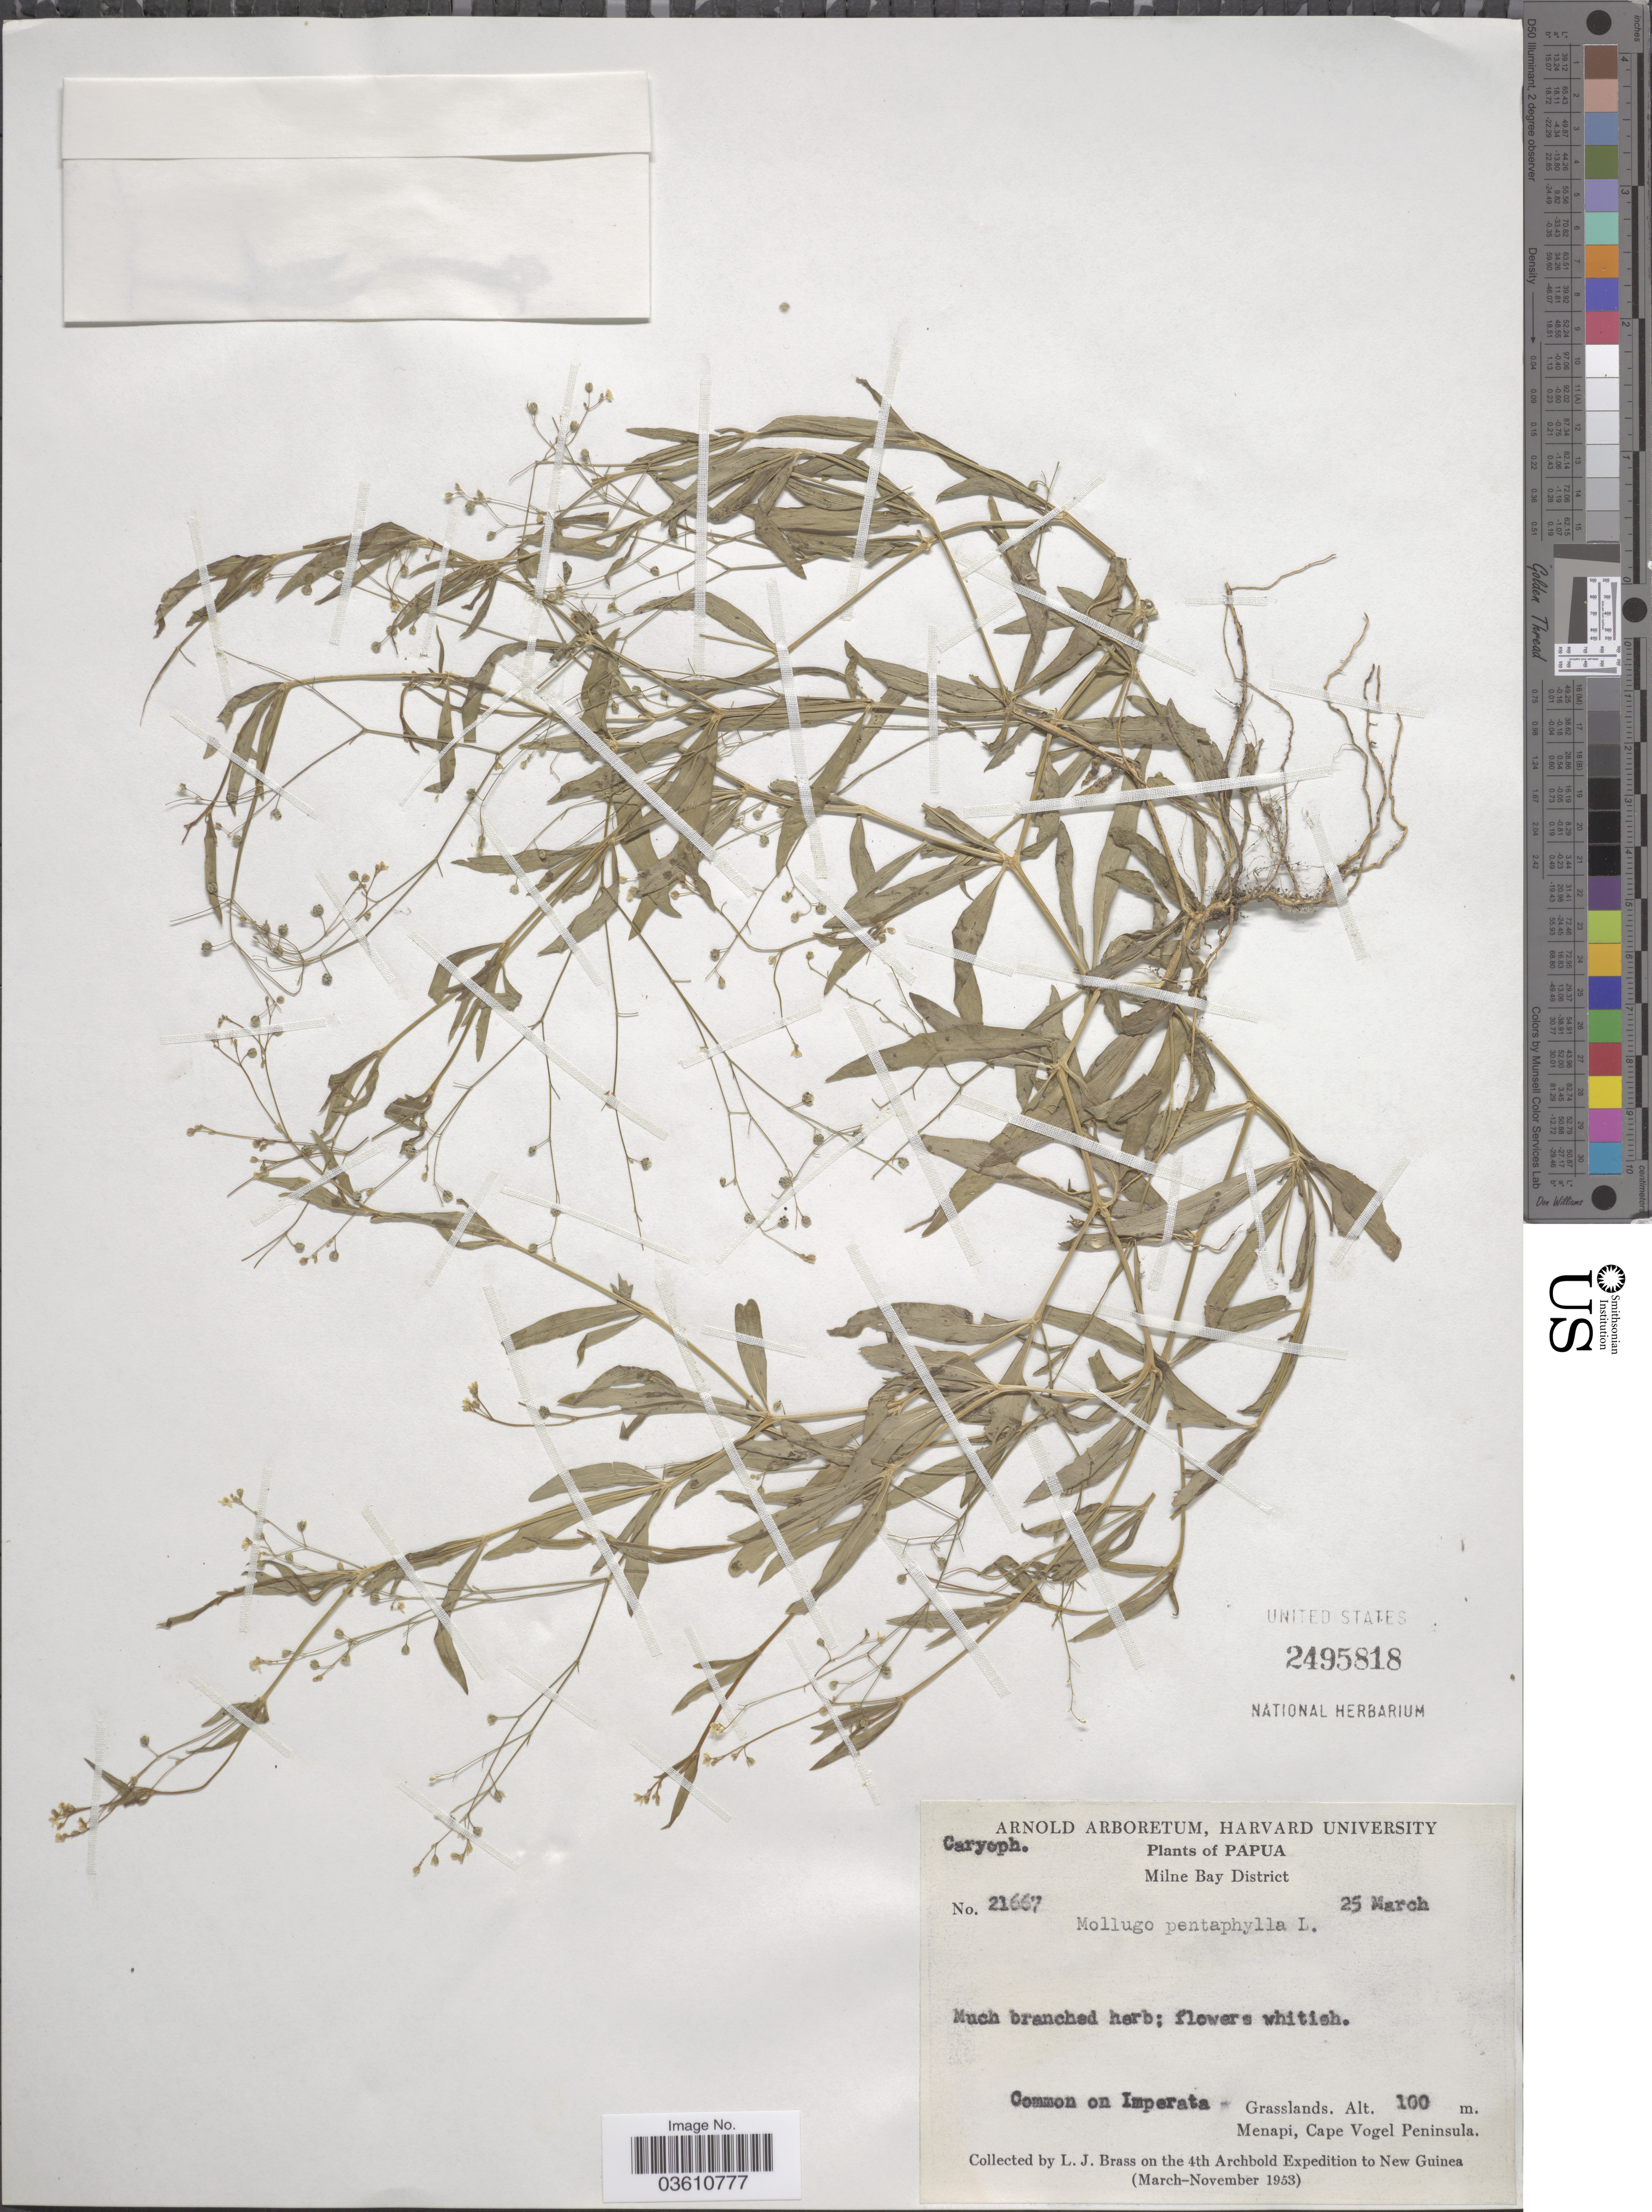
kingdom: Plantae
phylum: Tracheophyta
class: Magnoliopsida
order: Caryophyllales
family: Molluginaceae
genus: Trigastrotheca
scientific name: Trigastrotheca pentaphylla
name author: (L.) Thulin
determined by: Strong, Mark T., (BOT), Smithsonian Institution - National Museum of Natural History (UNITED STATES)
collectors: L. J. Brass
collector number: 21667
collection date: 1953-03-25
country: Papua New Guinea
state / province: Milne Bay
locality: Papua. Milne Bay District. Menapi, Cape Vogel Peninsula. New Guinea.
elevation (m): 100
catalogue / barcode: US 2495818